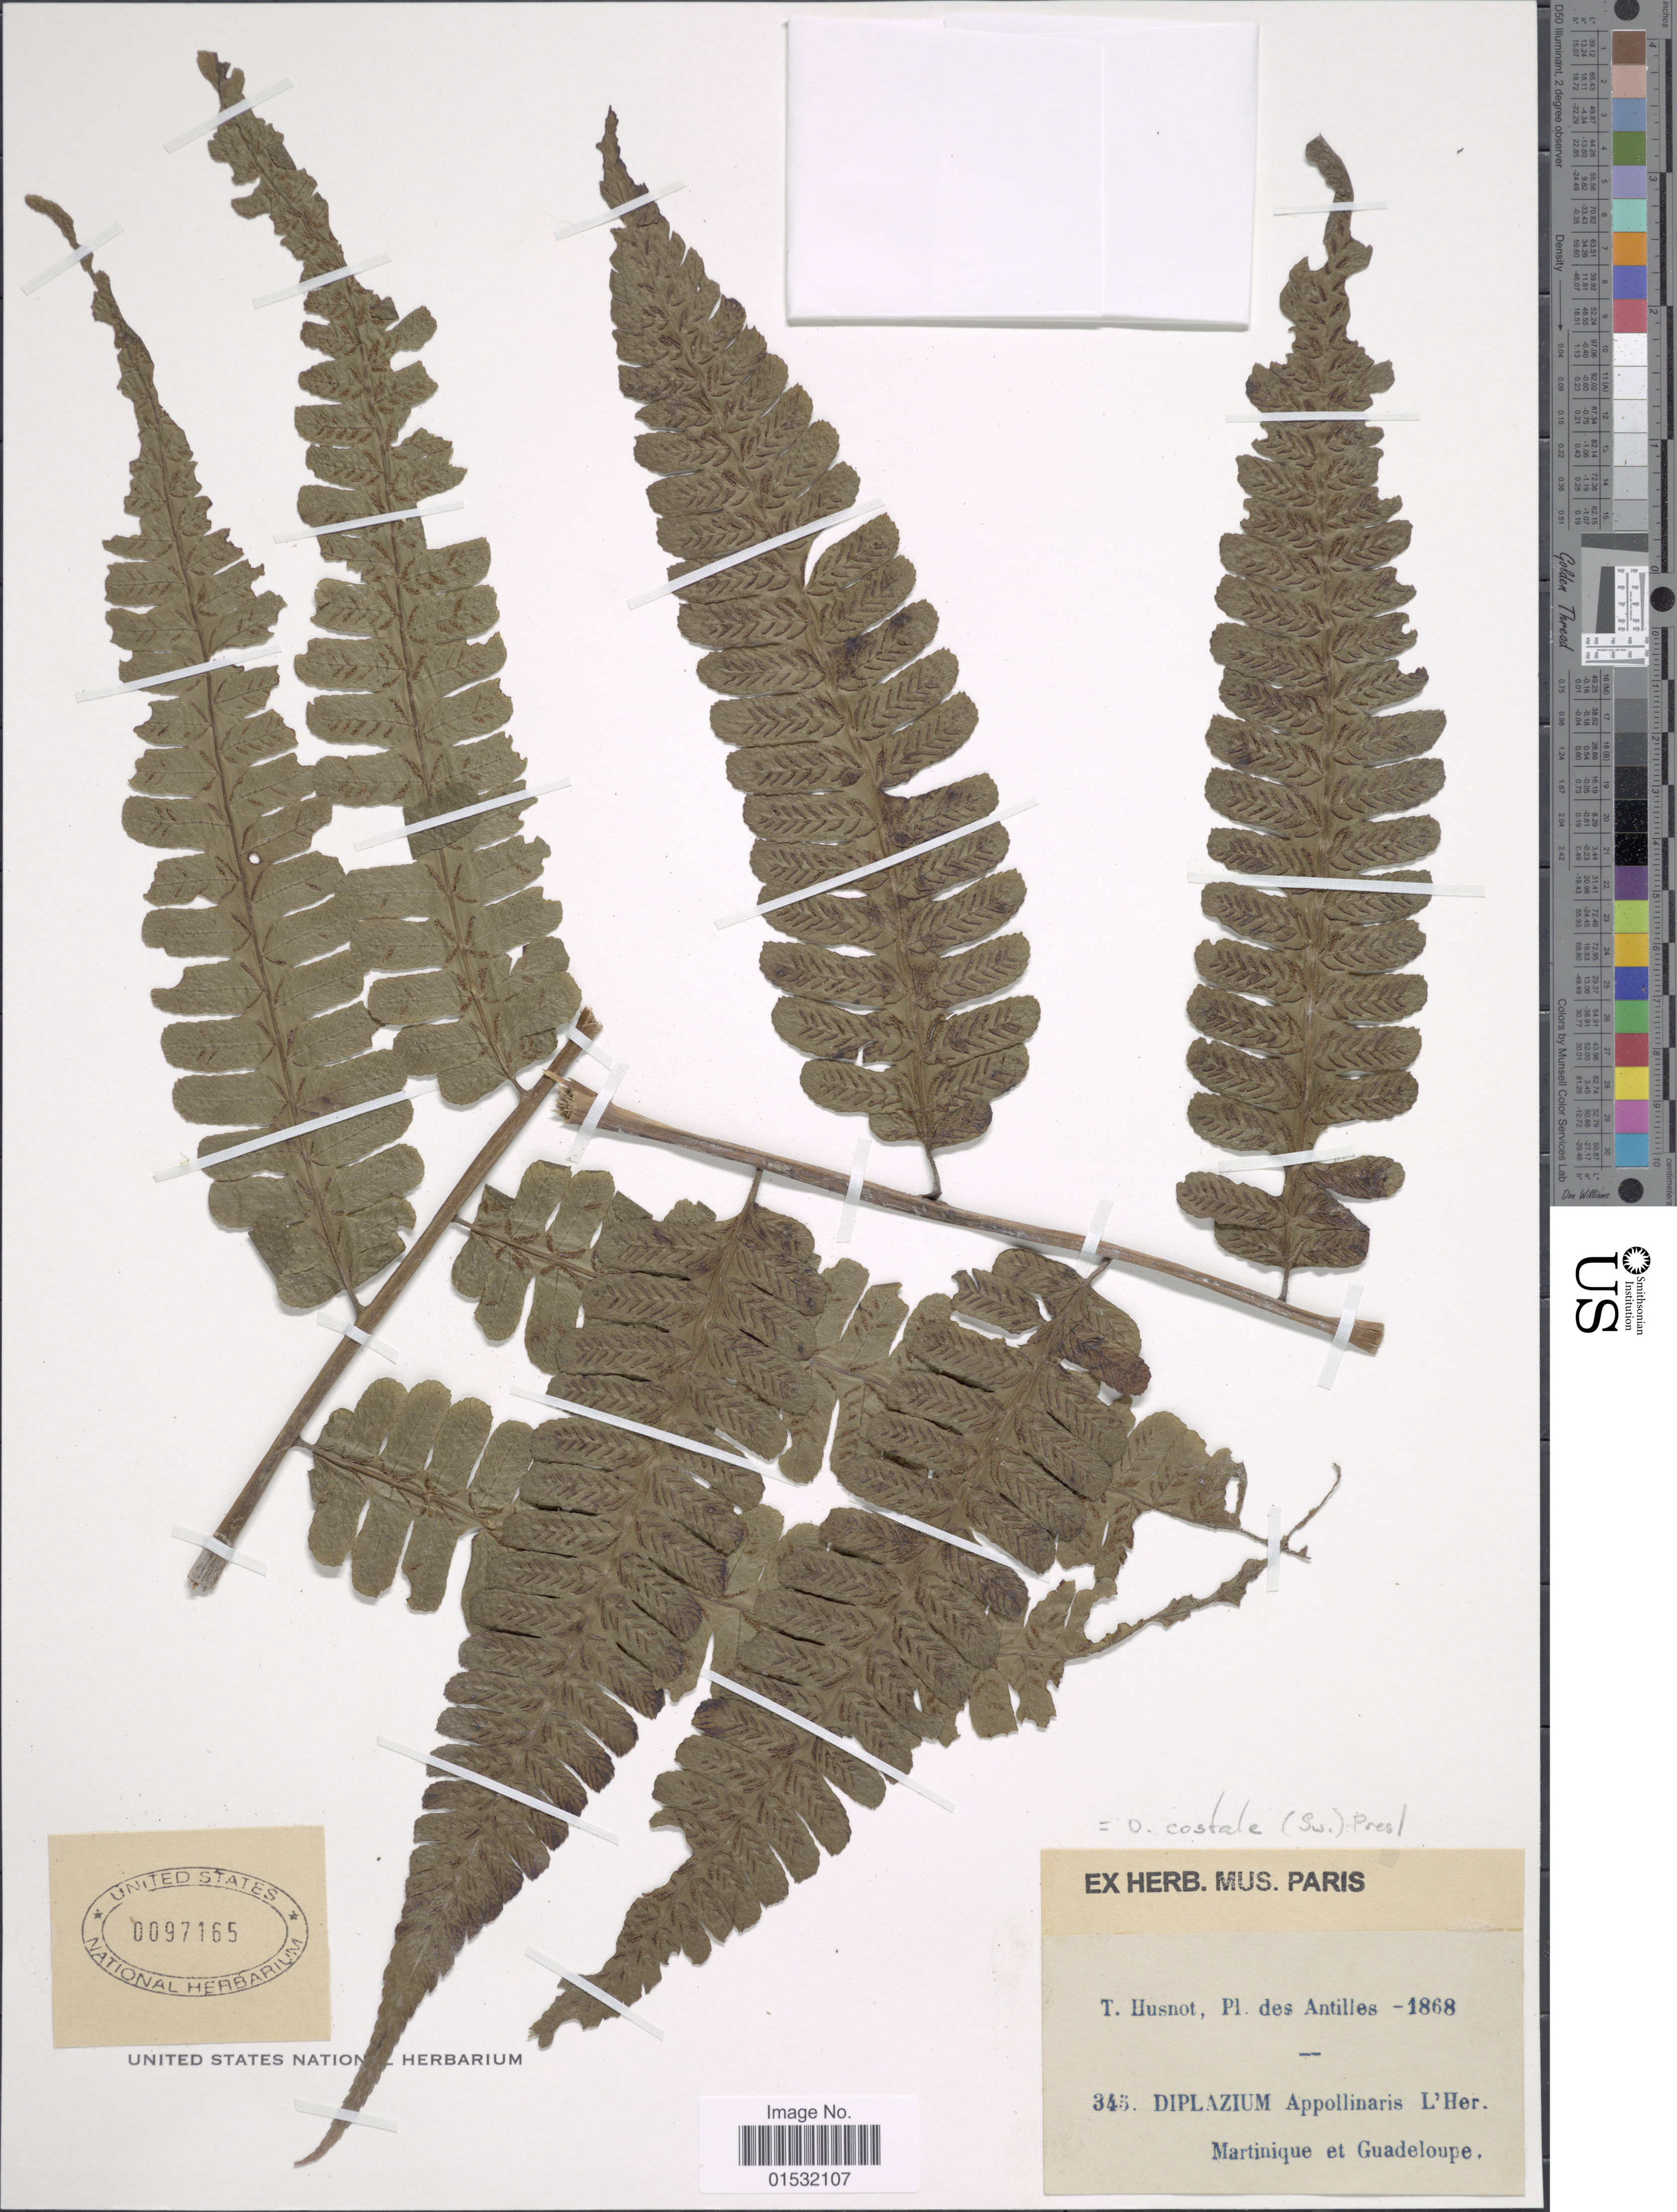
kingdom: Plantae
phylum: Tracheophyta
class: Polypodiopsida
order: Polypodiales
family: Athyriaceae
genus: Diplazium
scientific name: Diplazium costale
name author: (Sw.) C. Presl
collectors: S. Husimi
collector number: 345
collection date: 1868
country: Netherlands Antilles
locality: Martinique et Guadalupe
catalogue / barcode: US 97165